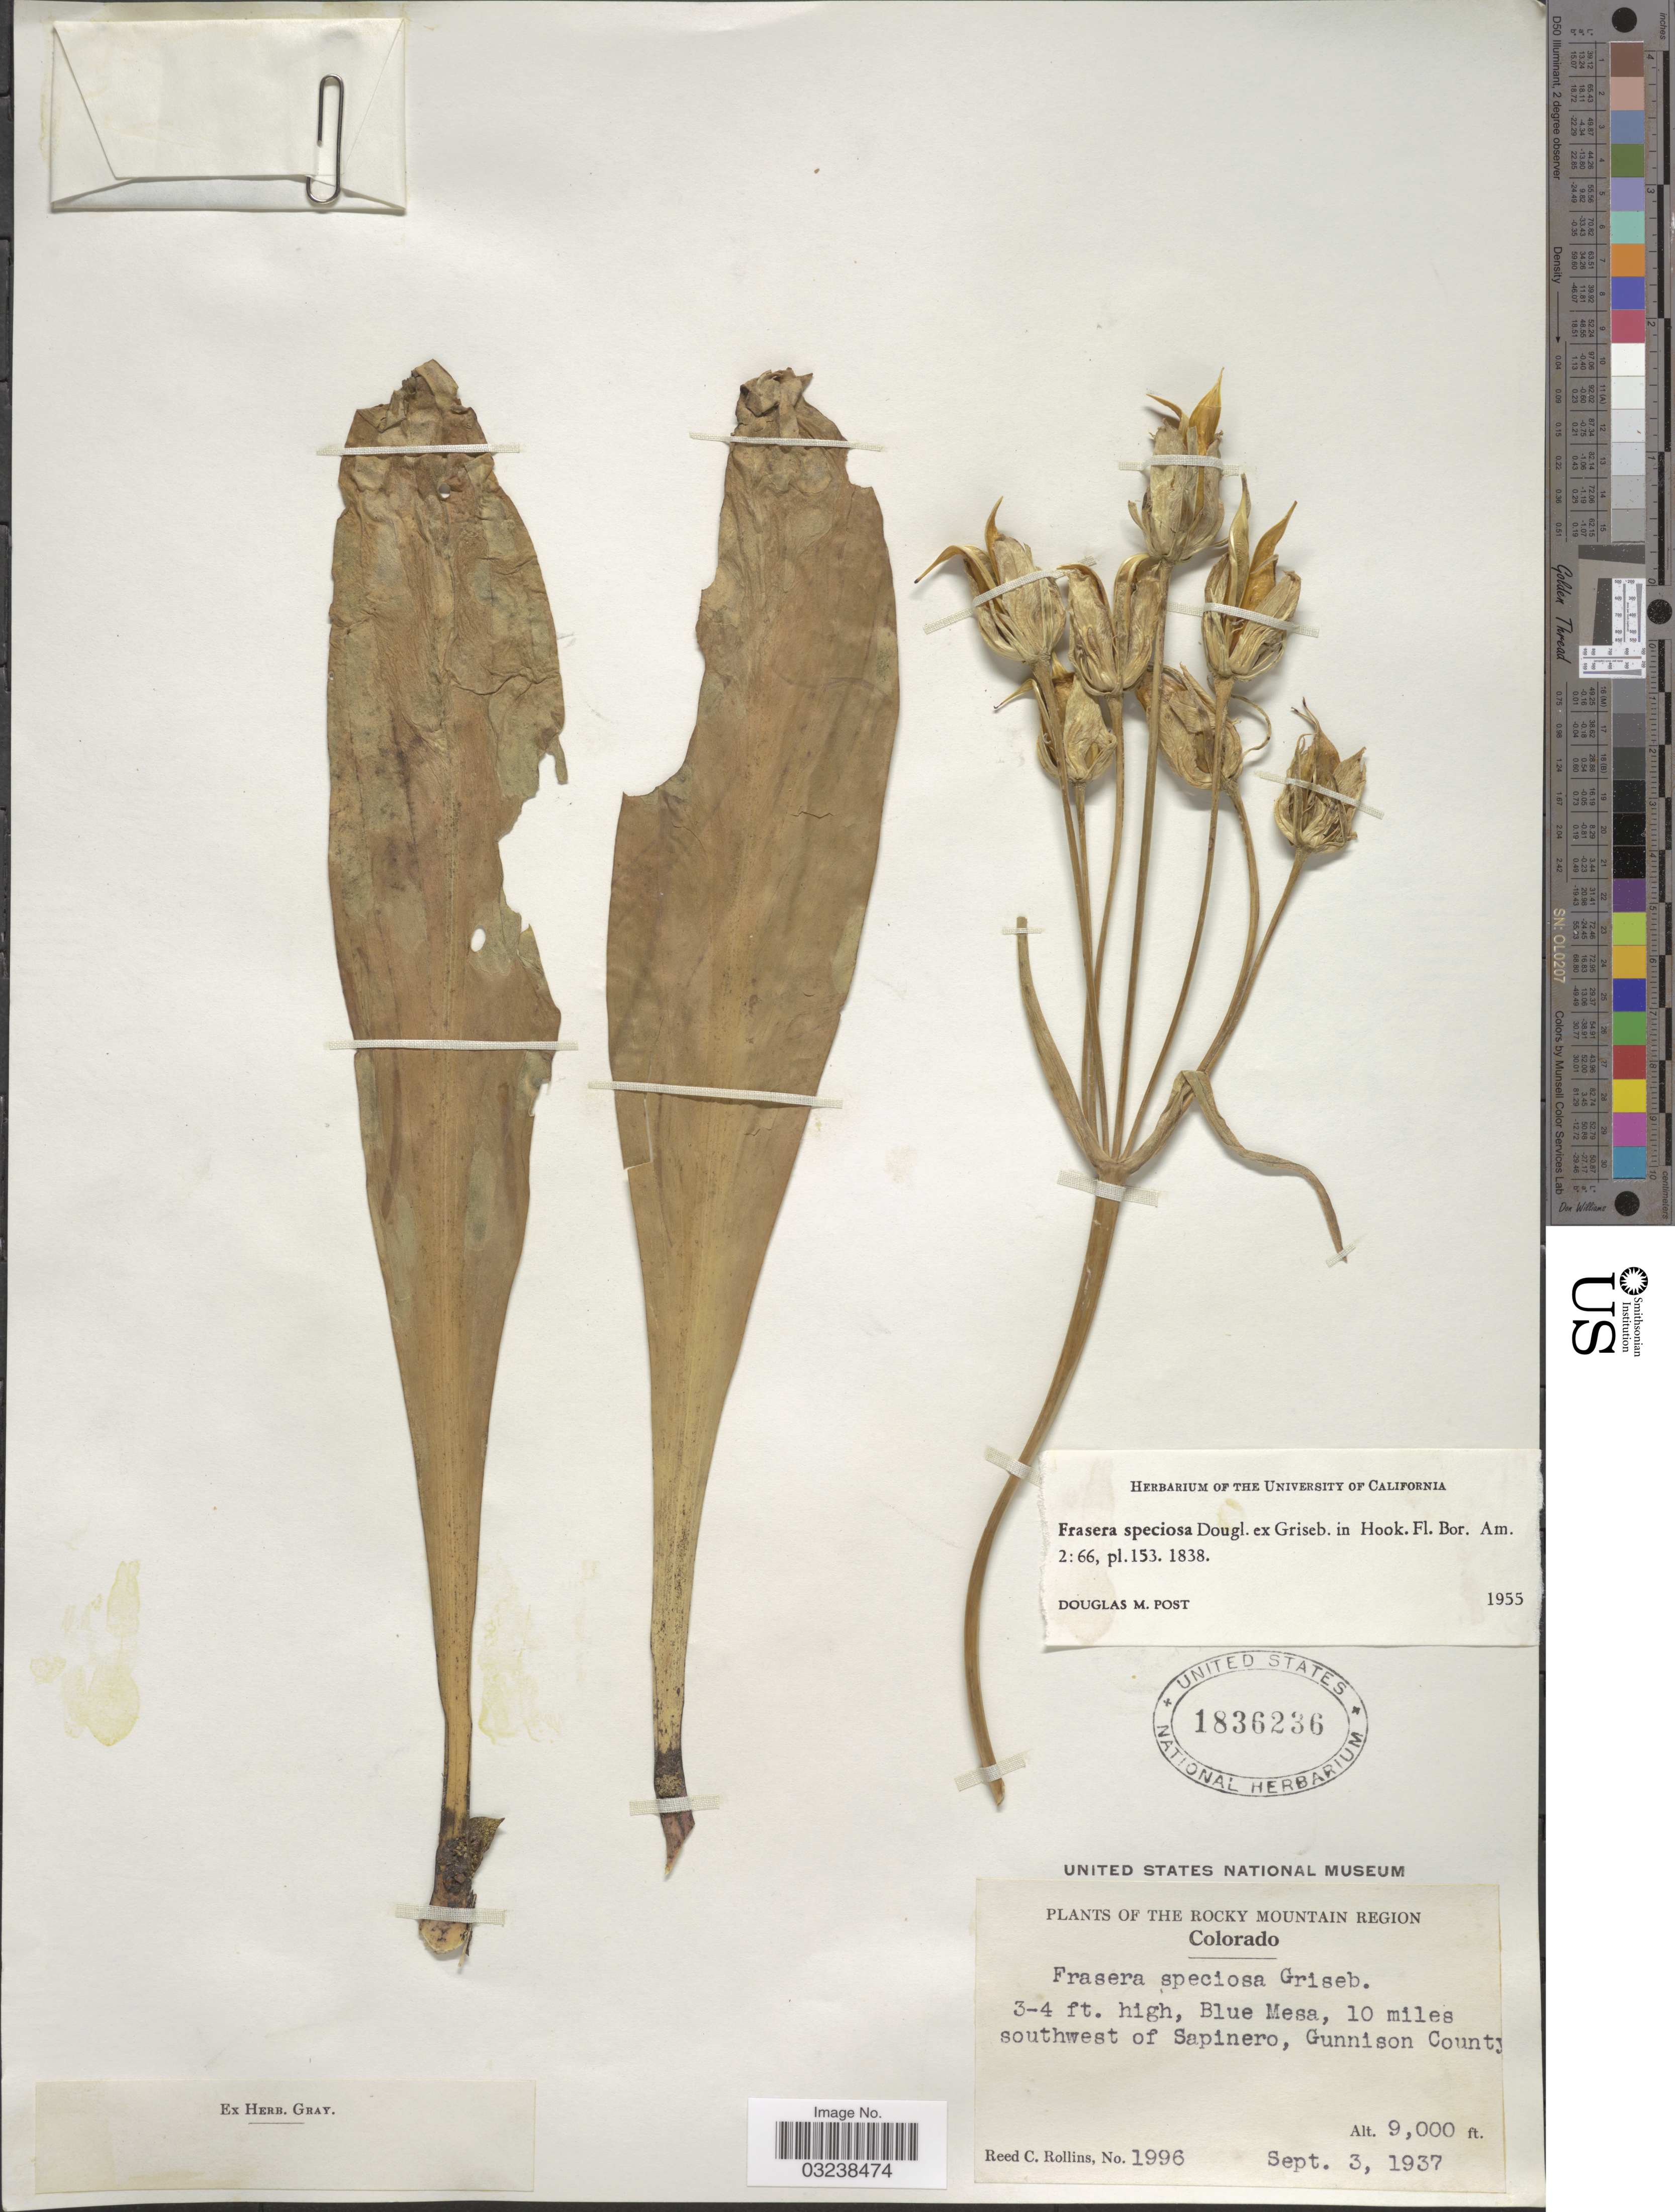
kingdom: Plantae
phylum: Tracheophyta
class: Magnoliopsida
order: Gentianales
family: Gentianaceae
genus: Swertia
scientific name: Swertia radiata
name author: (Kellogg) Kuntze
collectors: R. C. Rollins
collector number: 1996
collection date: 1937-09-03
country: United States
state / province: Colorado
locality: The Rocky Mountain Region. Blue Mesa, 10 miles southwest of Sapinero, Gunnison County.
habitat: Blue Mesa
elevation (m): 2743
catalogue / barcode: US 1836236